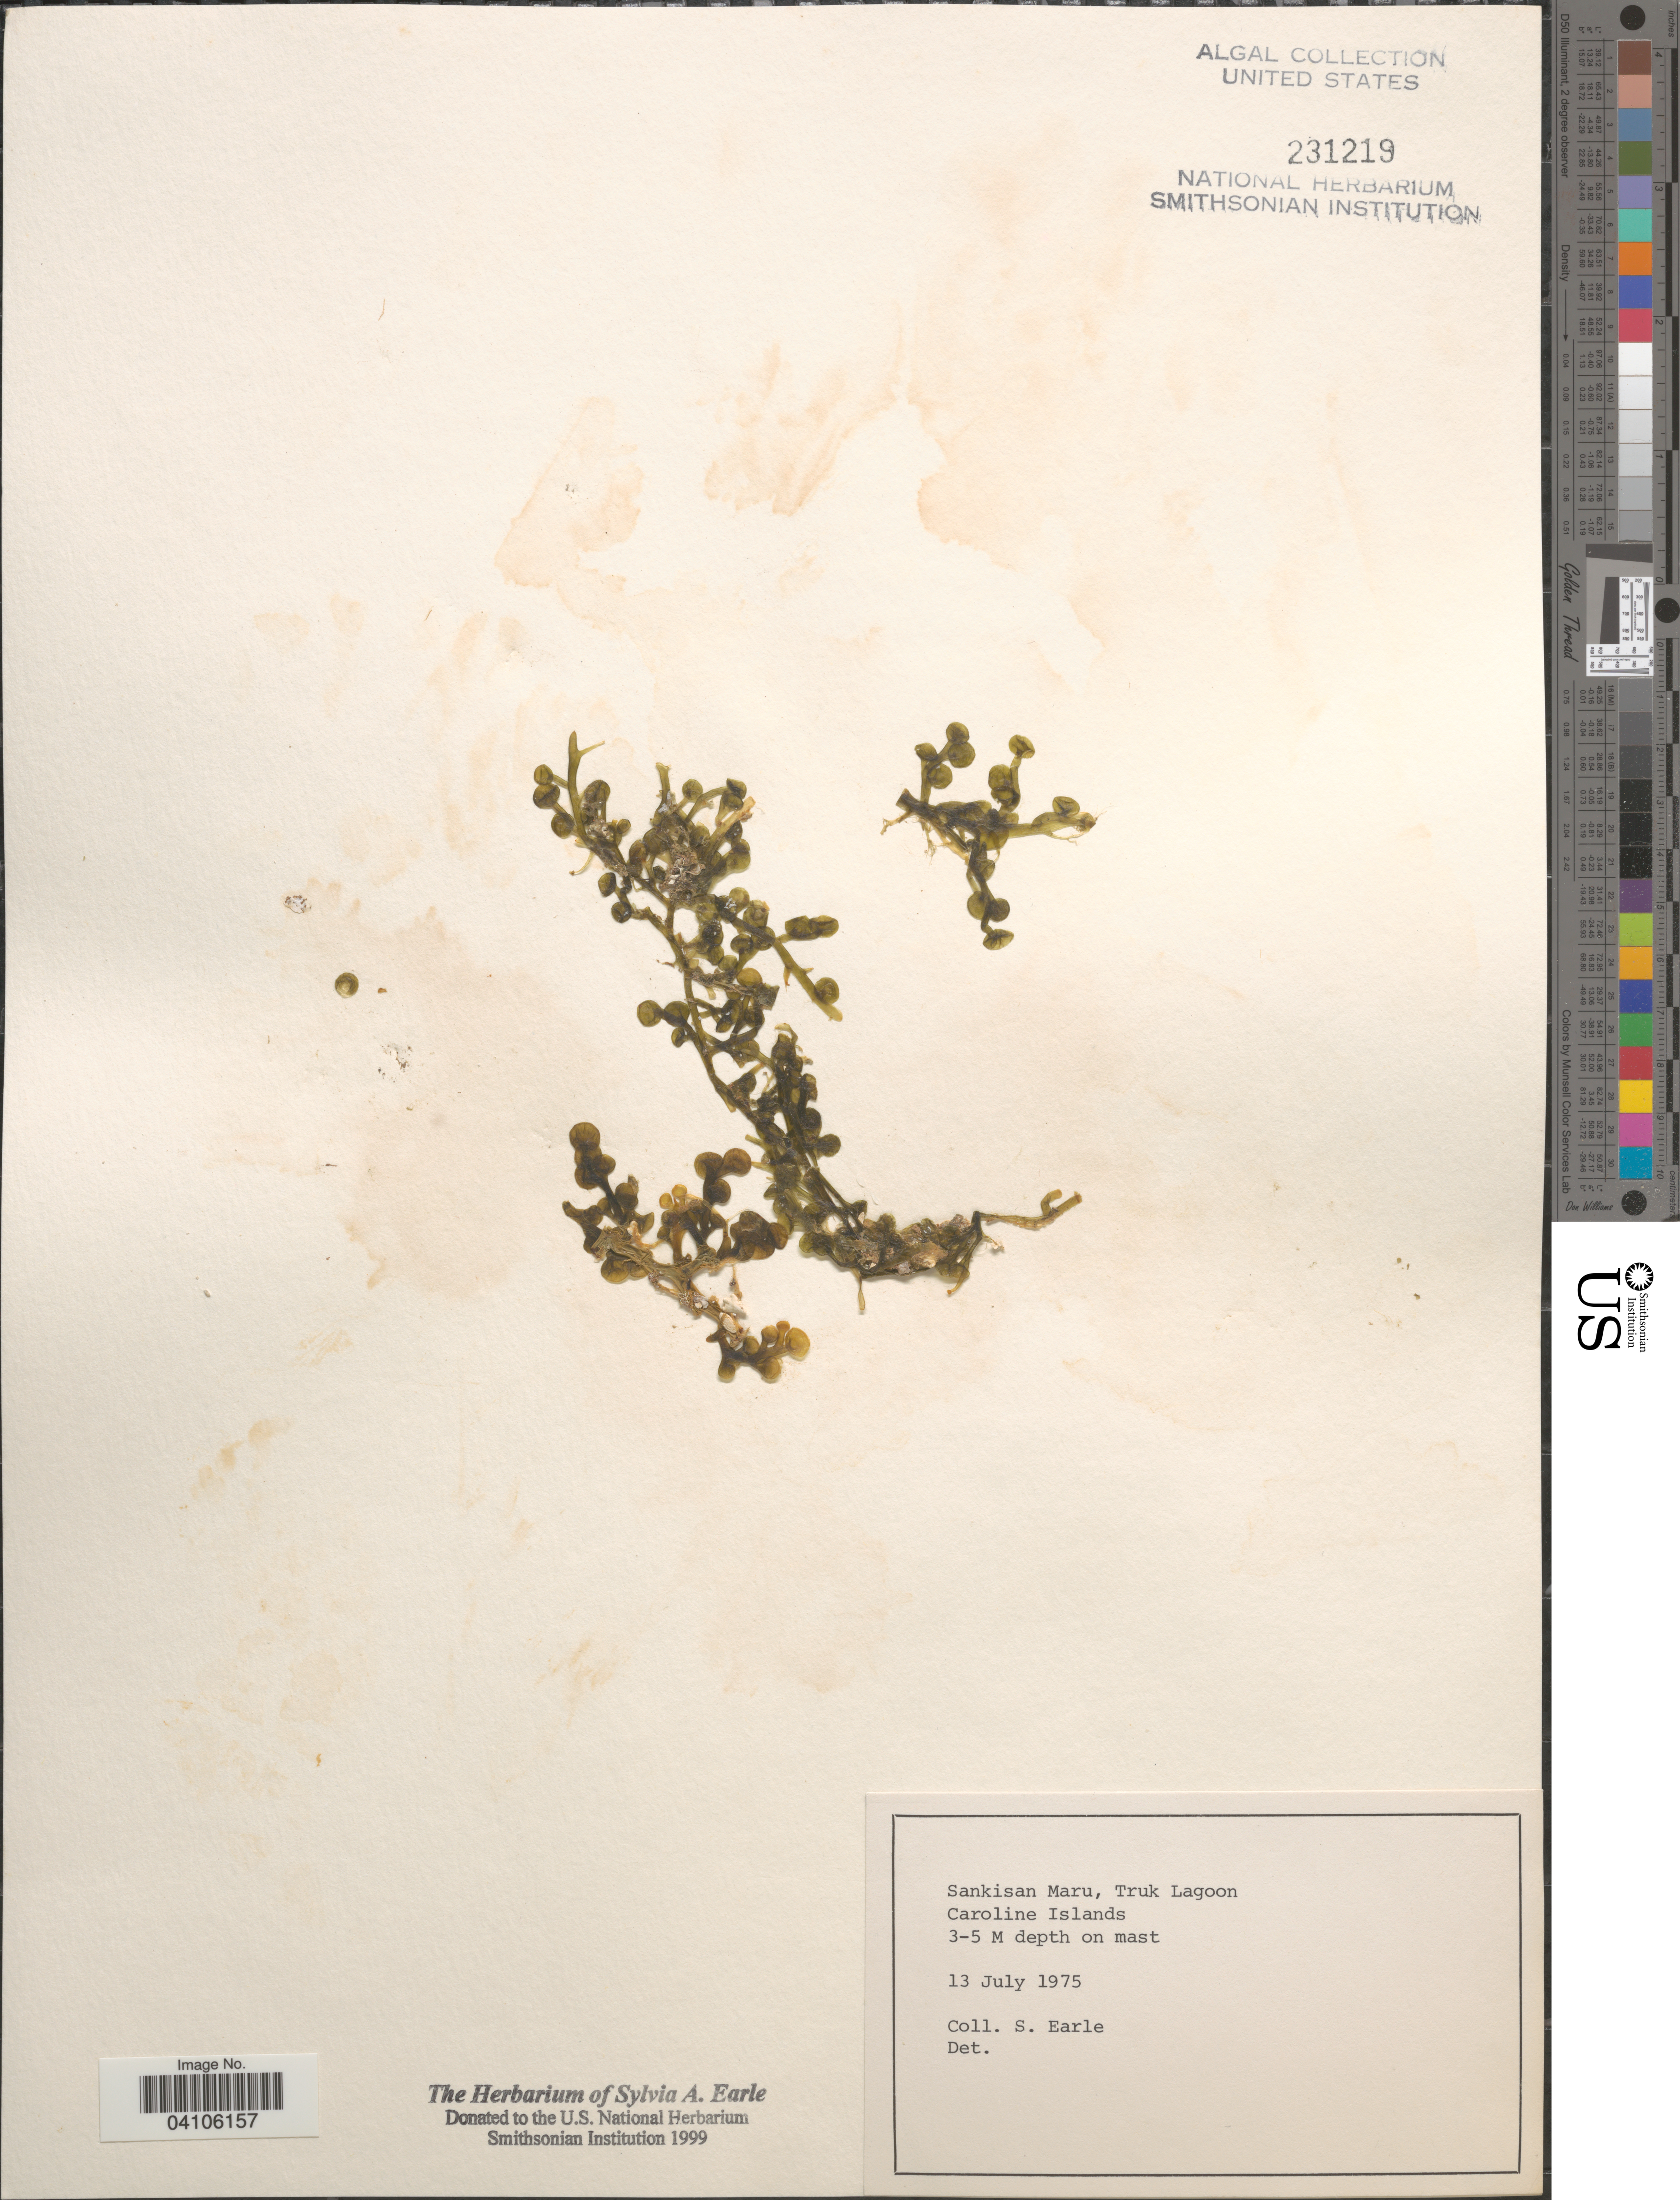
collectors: S. A. Earle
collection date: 1975-07-13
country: Micronesia, Federated States of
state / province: Truk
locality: Sankisan Maru, Truk Lagoon. Caroline Islands.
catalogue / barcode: US 231219